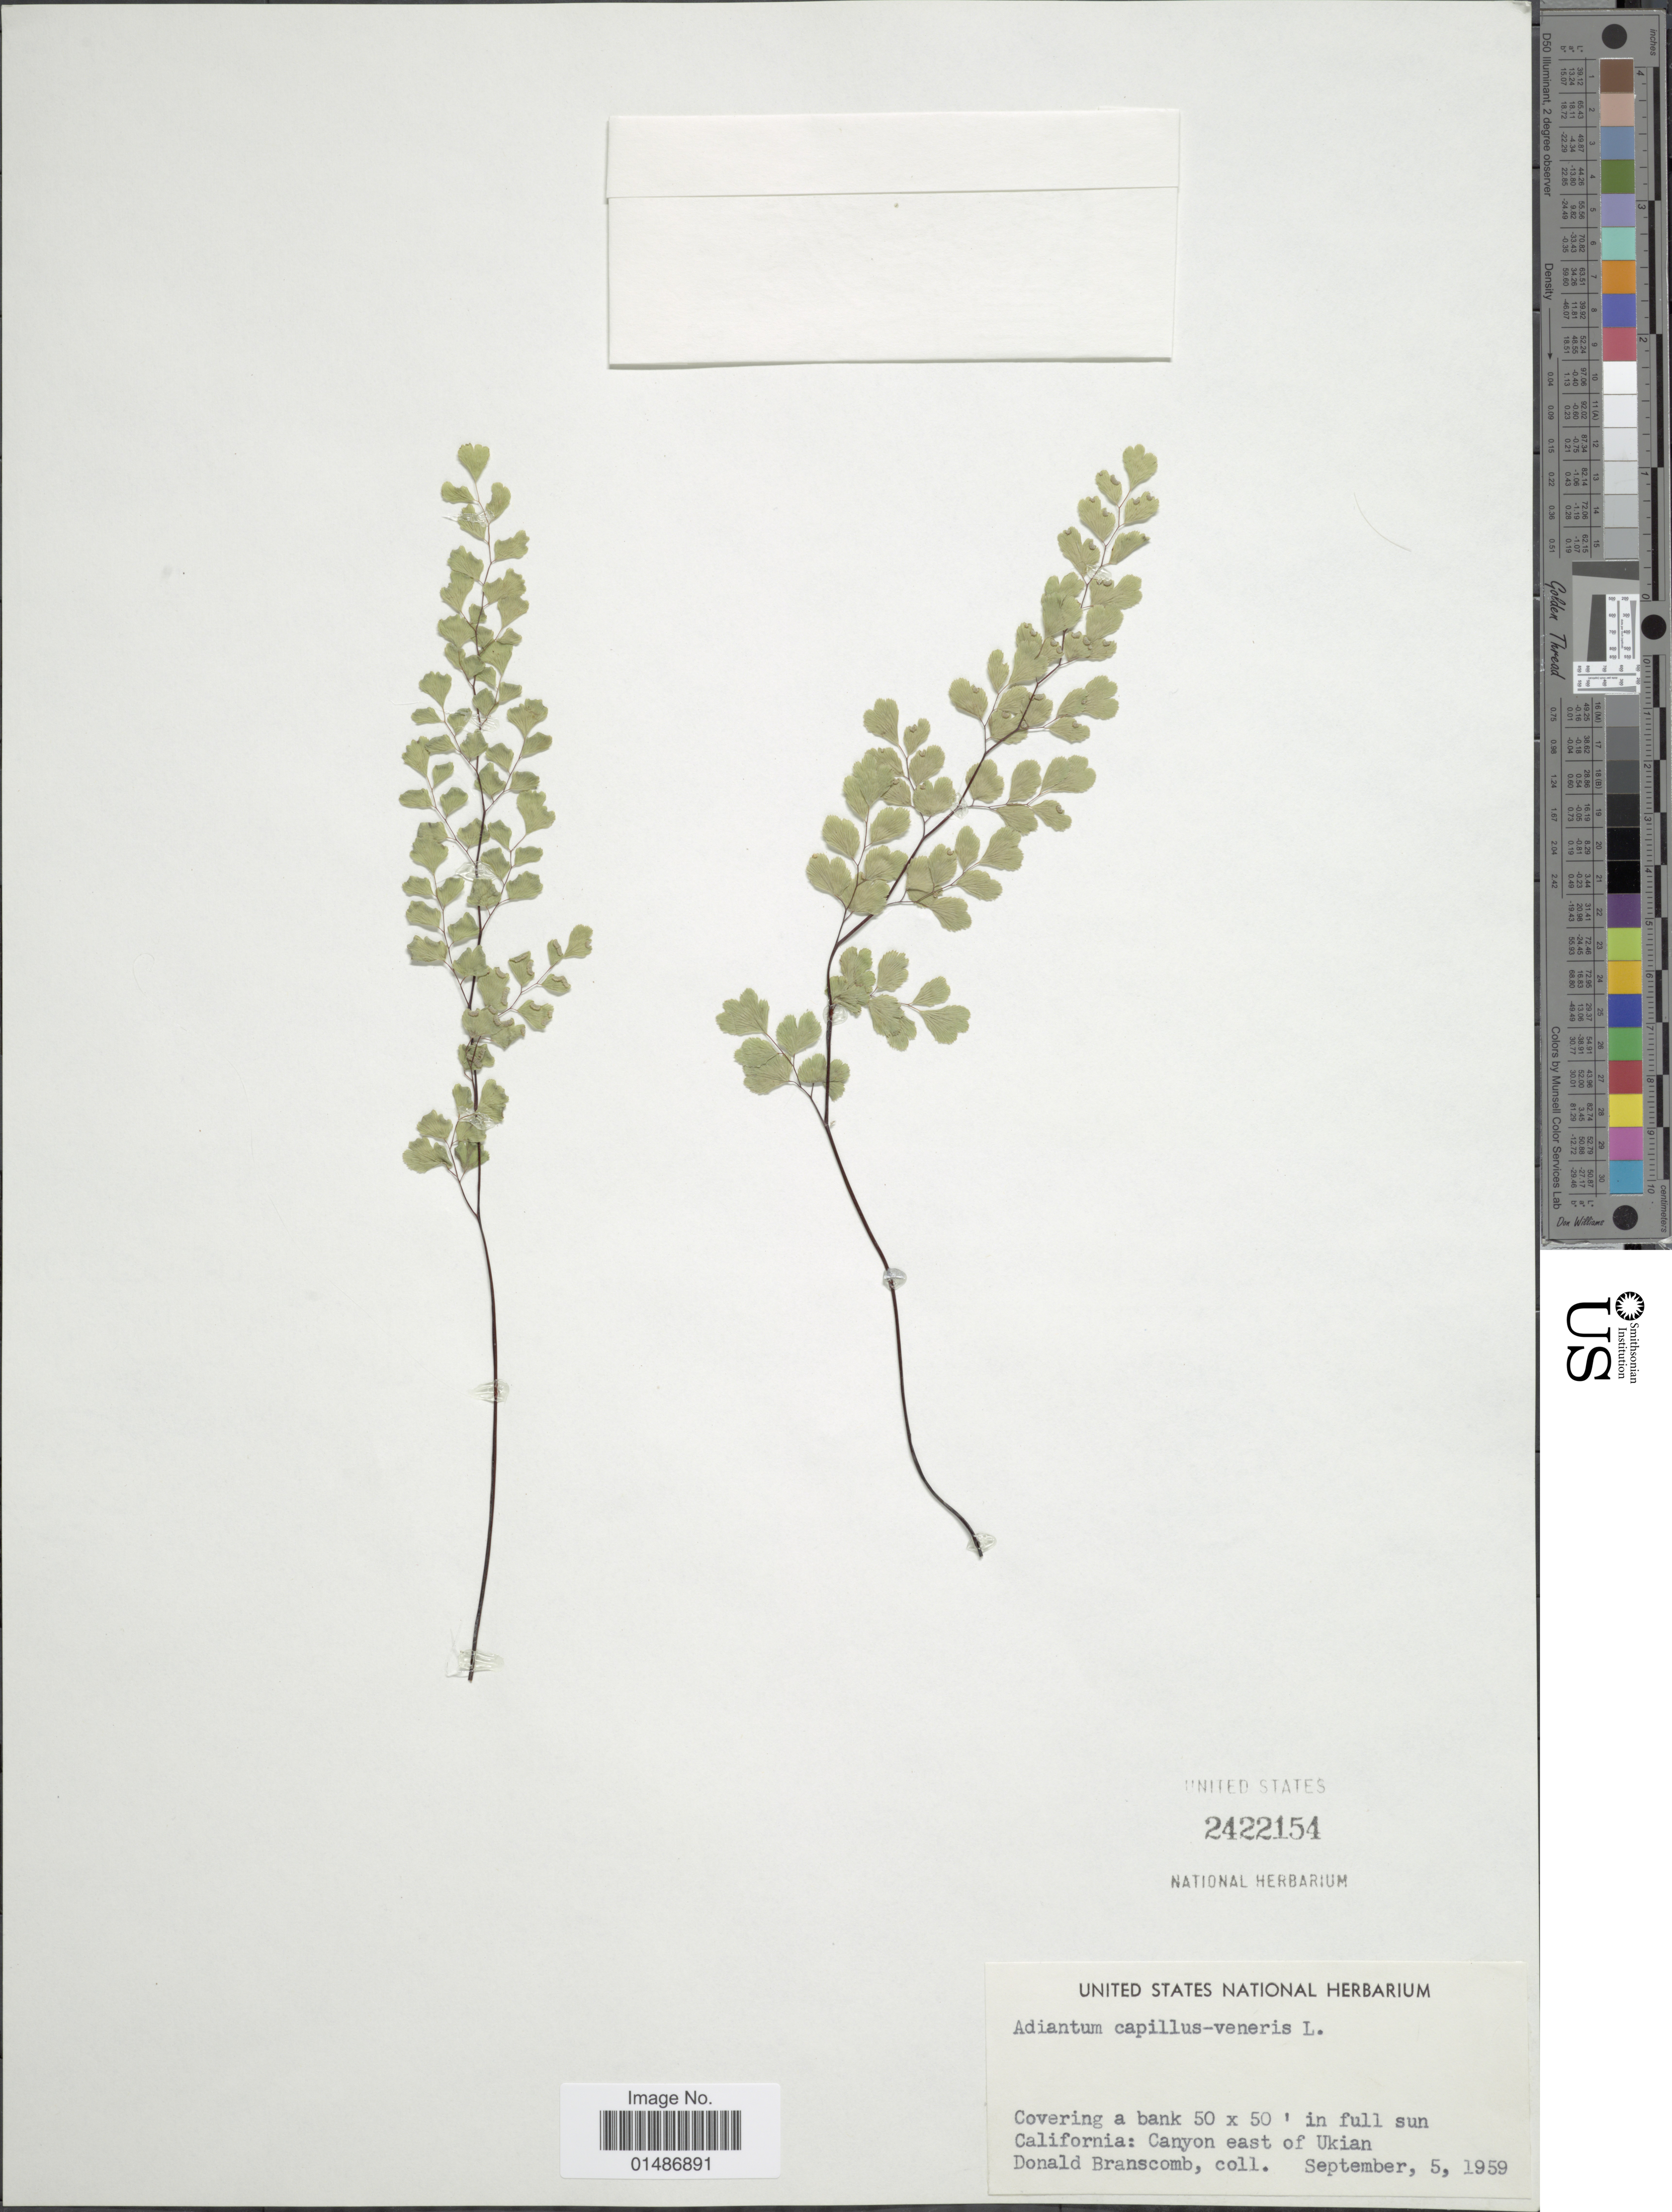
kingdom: Plantae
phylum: Tracheophyta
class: Polypodiopsida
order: Polypodiales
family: Pteridaceae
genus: Adiantum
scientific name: Adiantum capillus-veneris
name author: L.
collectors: D. Branscomb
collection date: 1959-09-05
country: United States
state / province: California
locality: Canyon east of Ukian.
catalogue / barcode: US 2422154